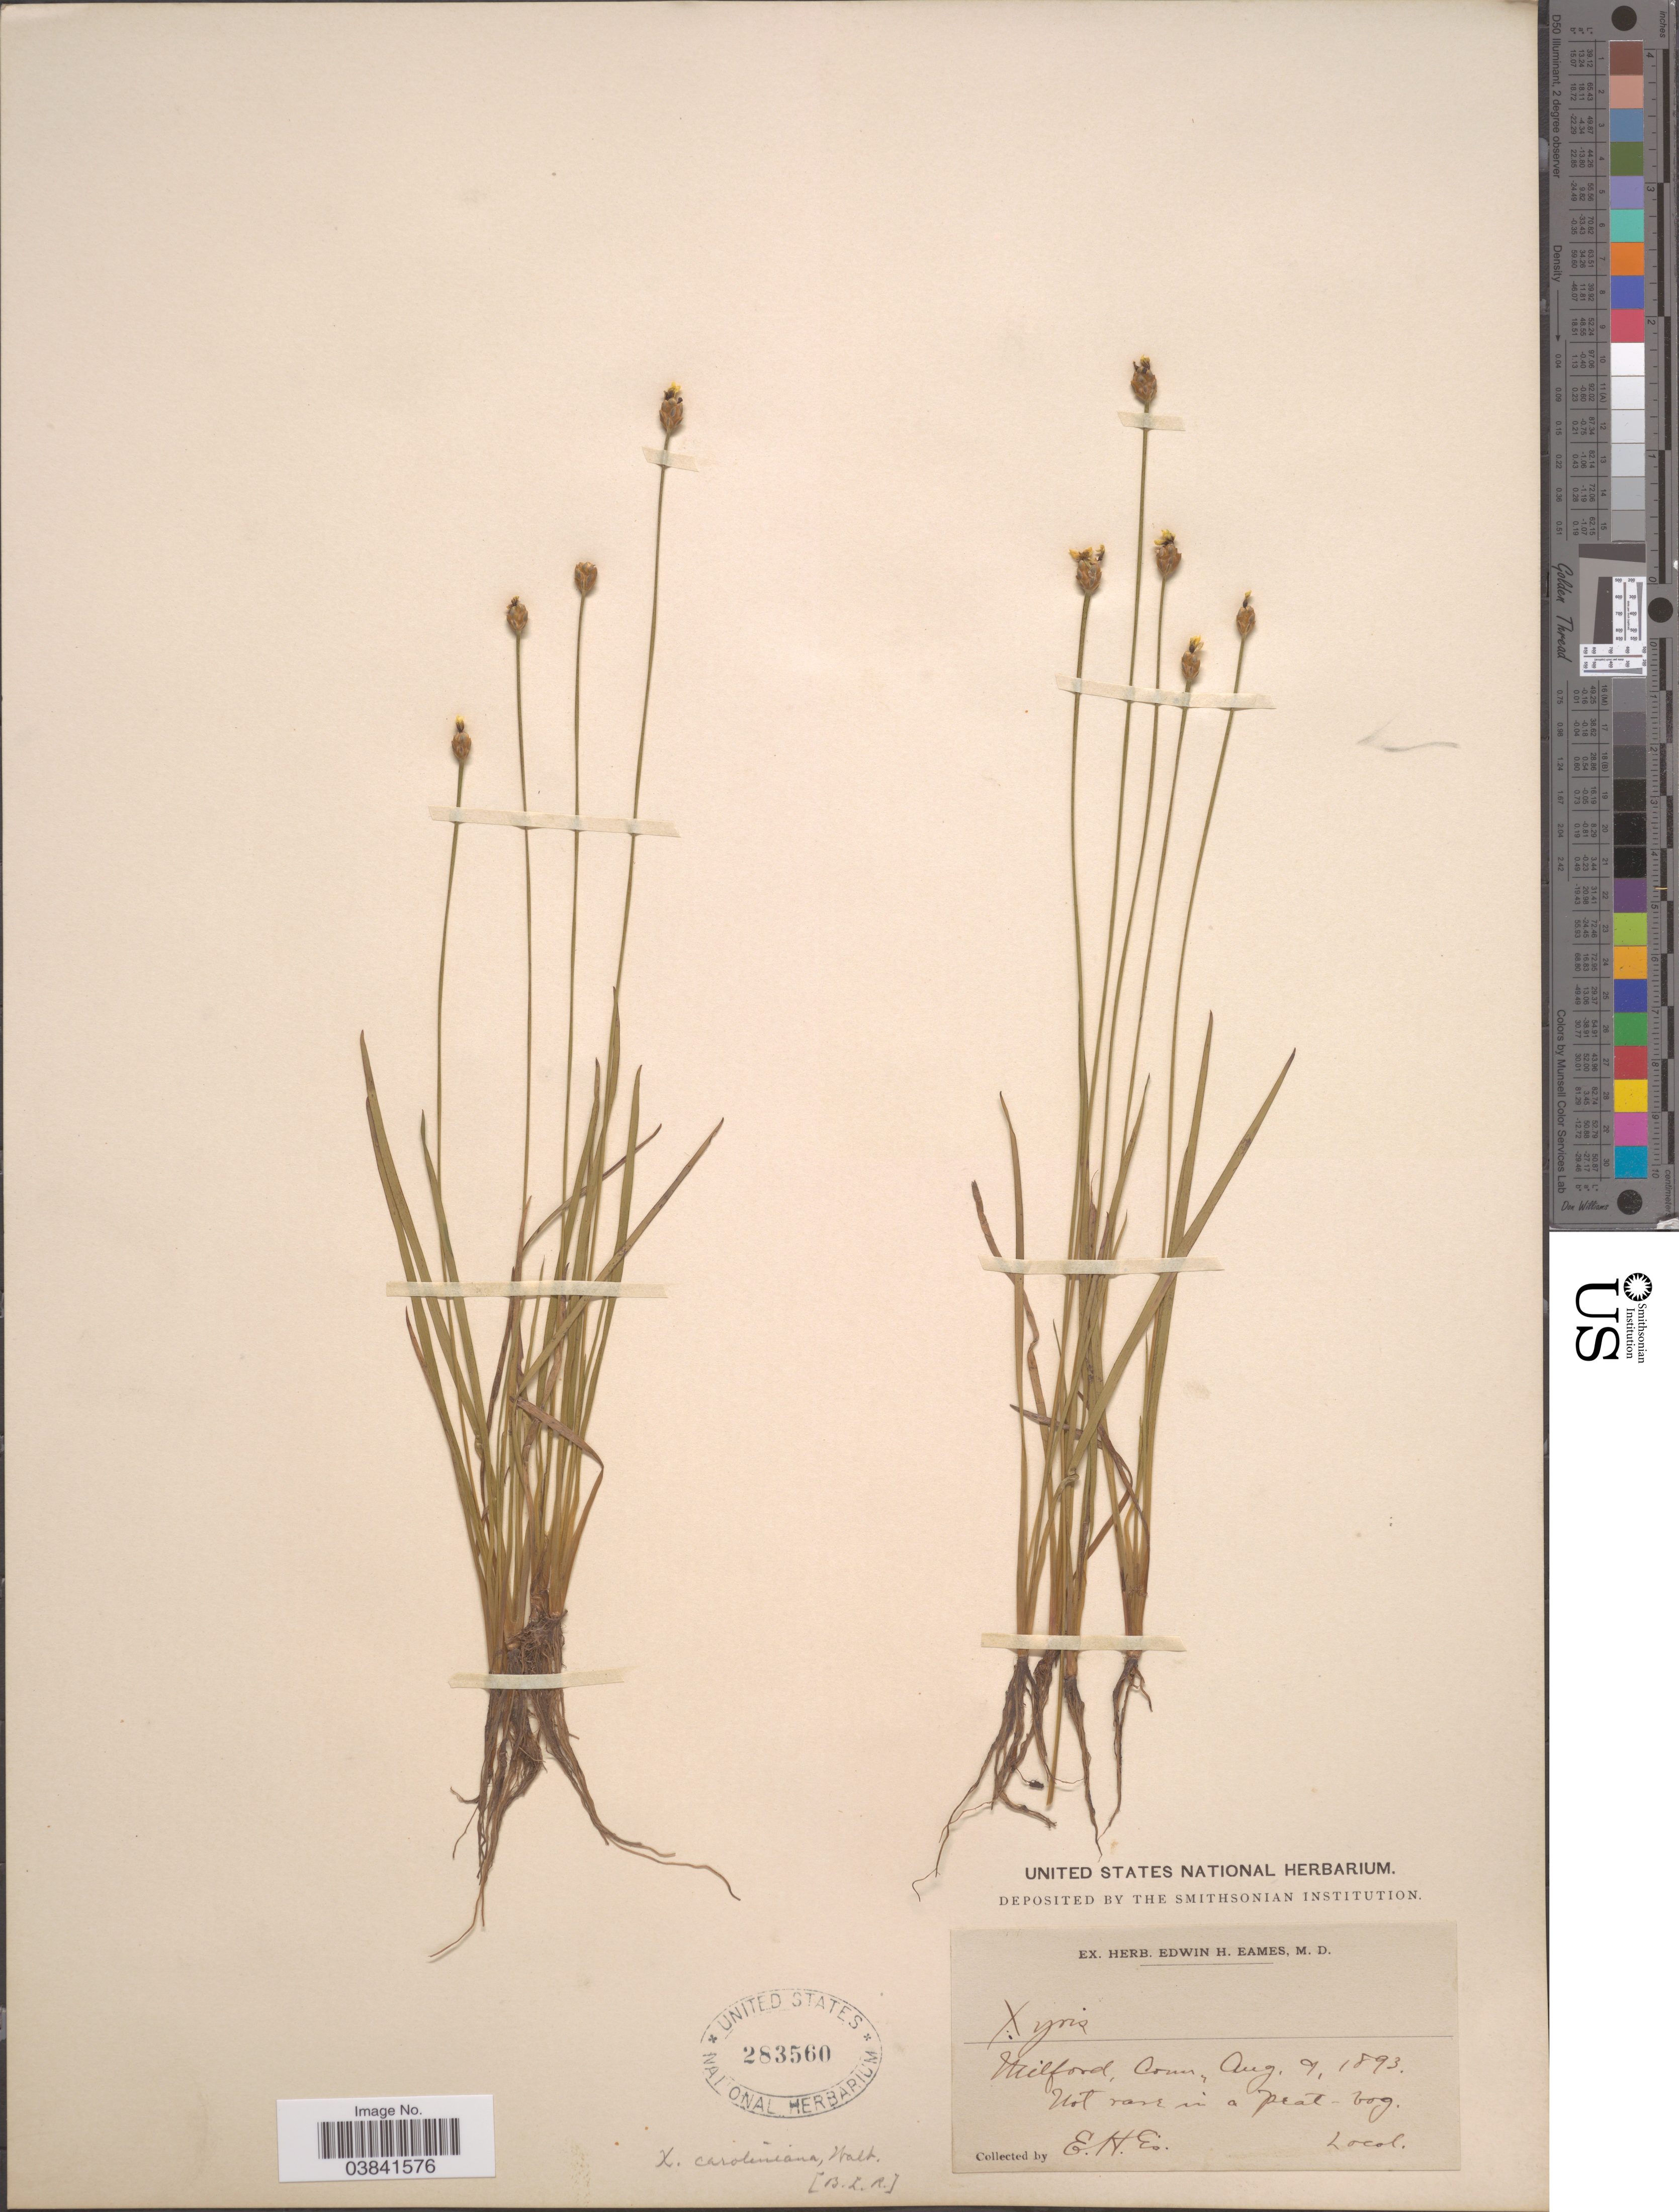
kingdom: Plantae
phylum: Tracheophyta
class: Liliopsida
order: Poales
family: Xyridaceae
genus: Xyris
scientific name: Xyris difformis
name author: Chapm.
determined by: Strong, Mark T., (BOT), Smithsonian Institution - National Museum of Natural History (UNITED STATES)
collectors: E. H. Eames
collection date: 1893-08-09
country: United States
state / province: Connecticut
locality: Milford.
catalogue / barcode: US 283560